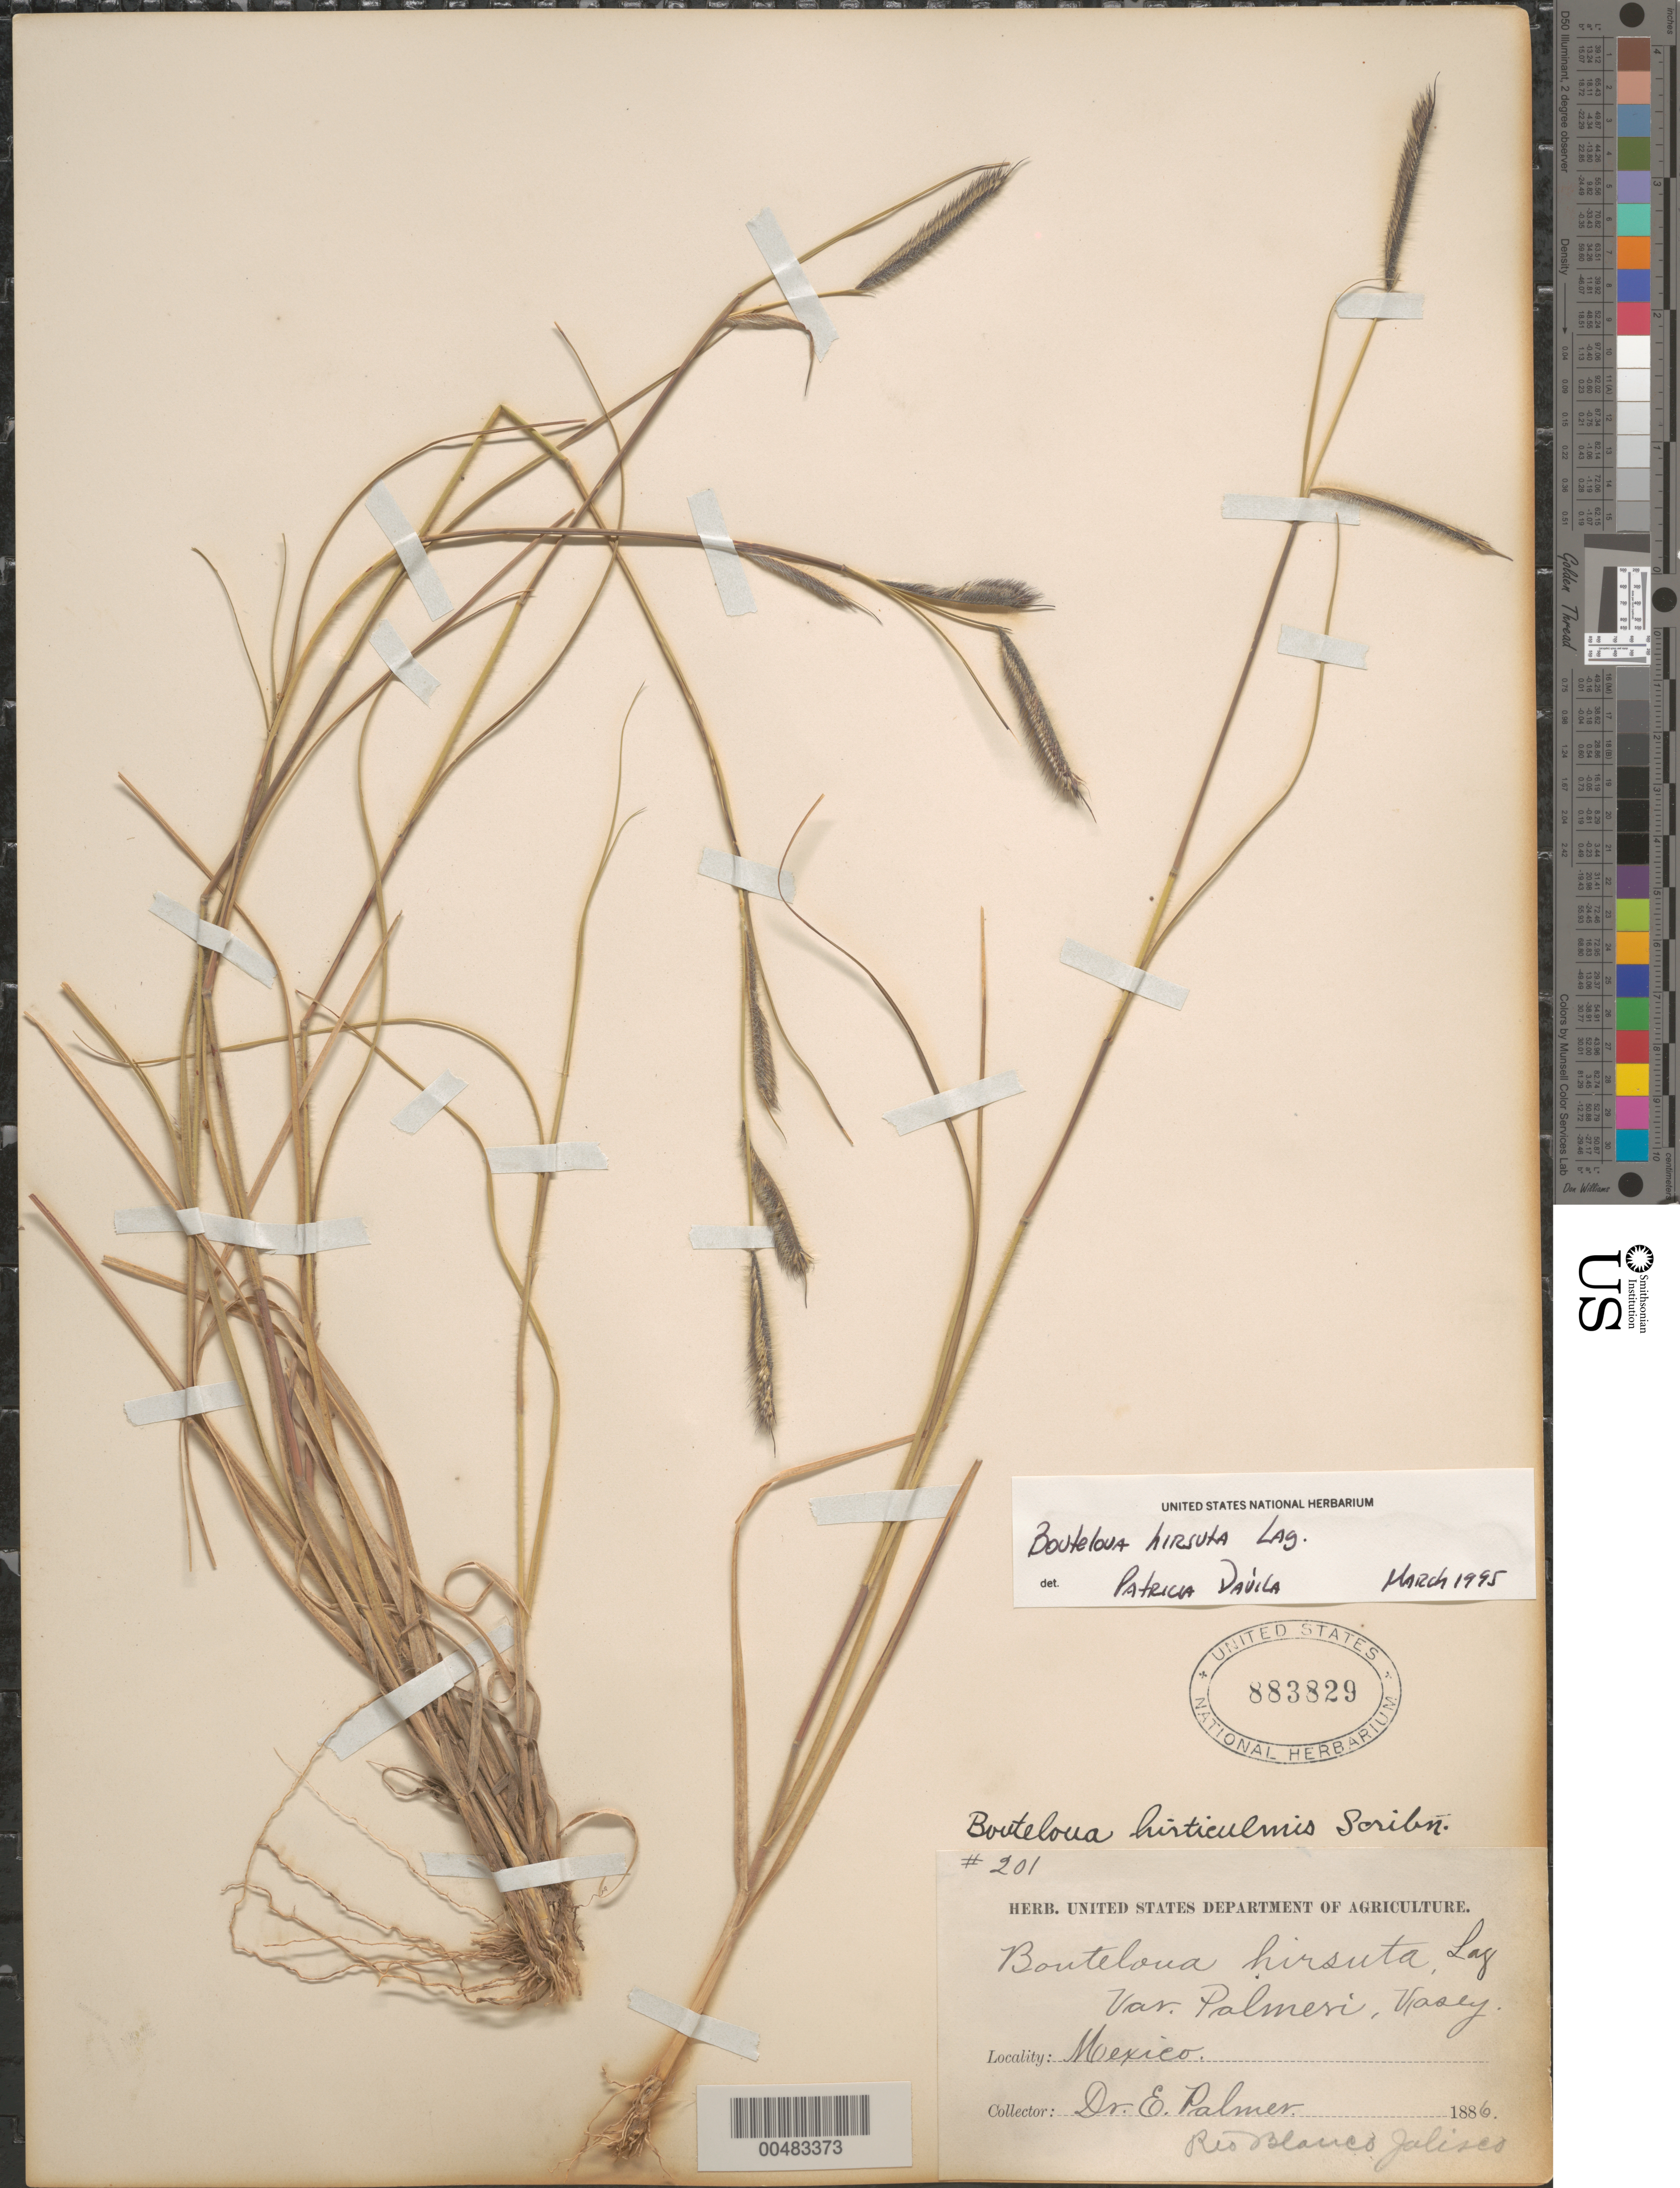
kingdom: Plantae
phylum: Tracheophyta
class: Liliopsida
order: Poales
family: Poaceae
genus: Bouteloua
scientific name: Bouteloua hirsuta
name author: Lag.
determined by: Dávila, P. D.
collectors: E. Palmer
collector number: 201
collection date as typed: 1886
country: Mexico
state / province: Jalisco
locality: Rio Blanco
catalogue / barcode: US 883829